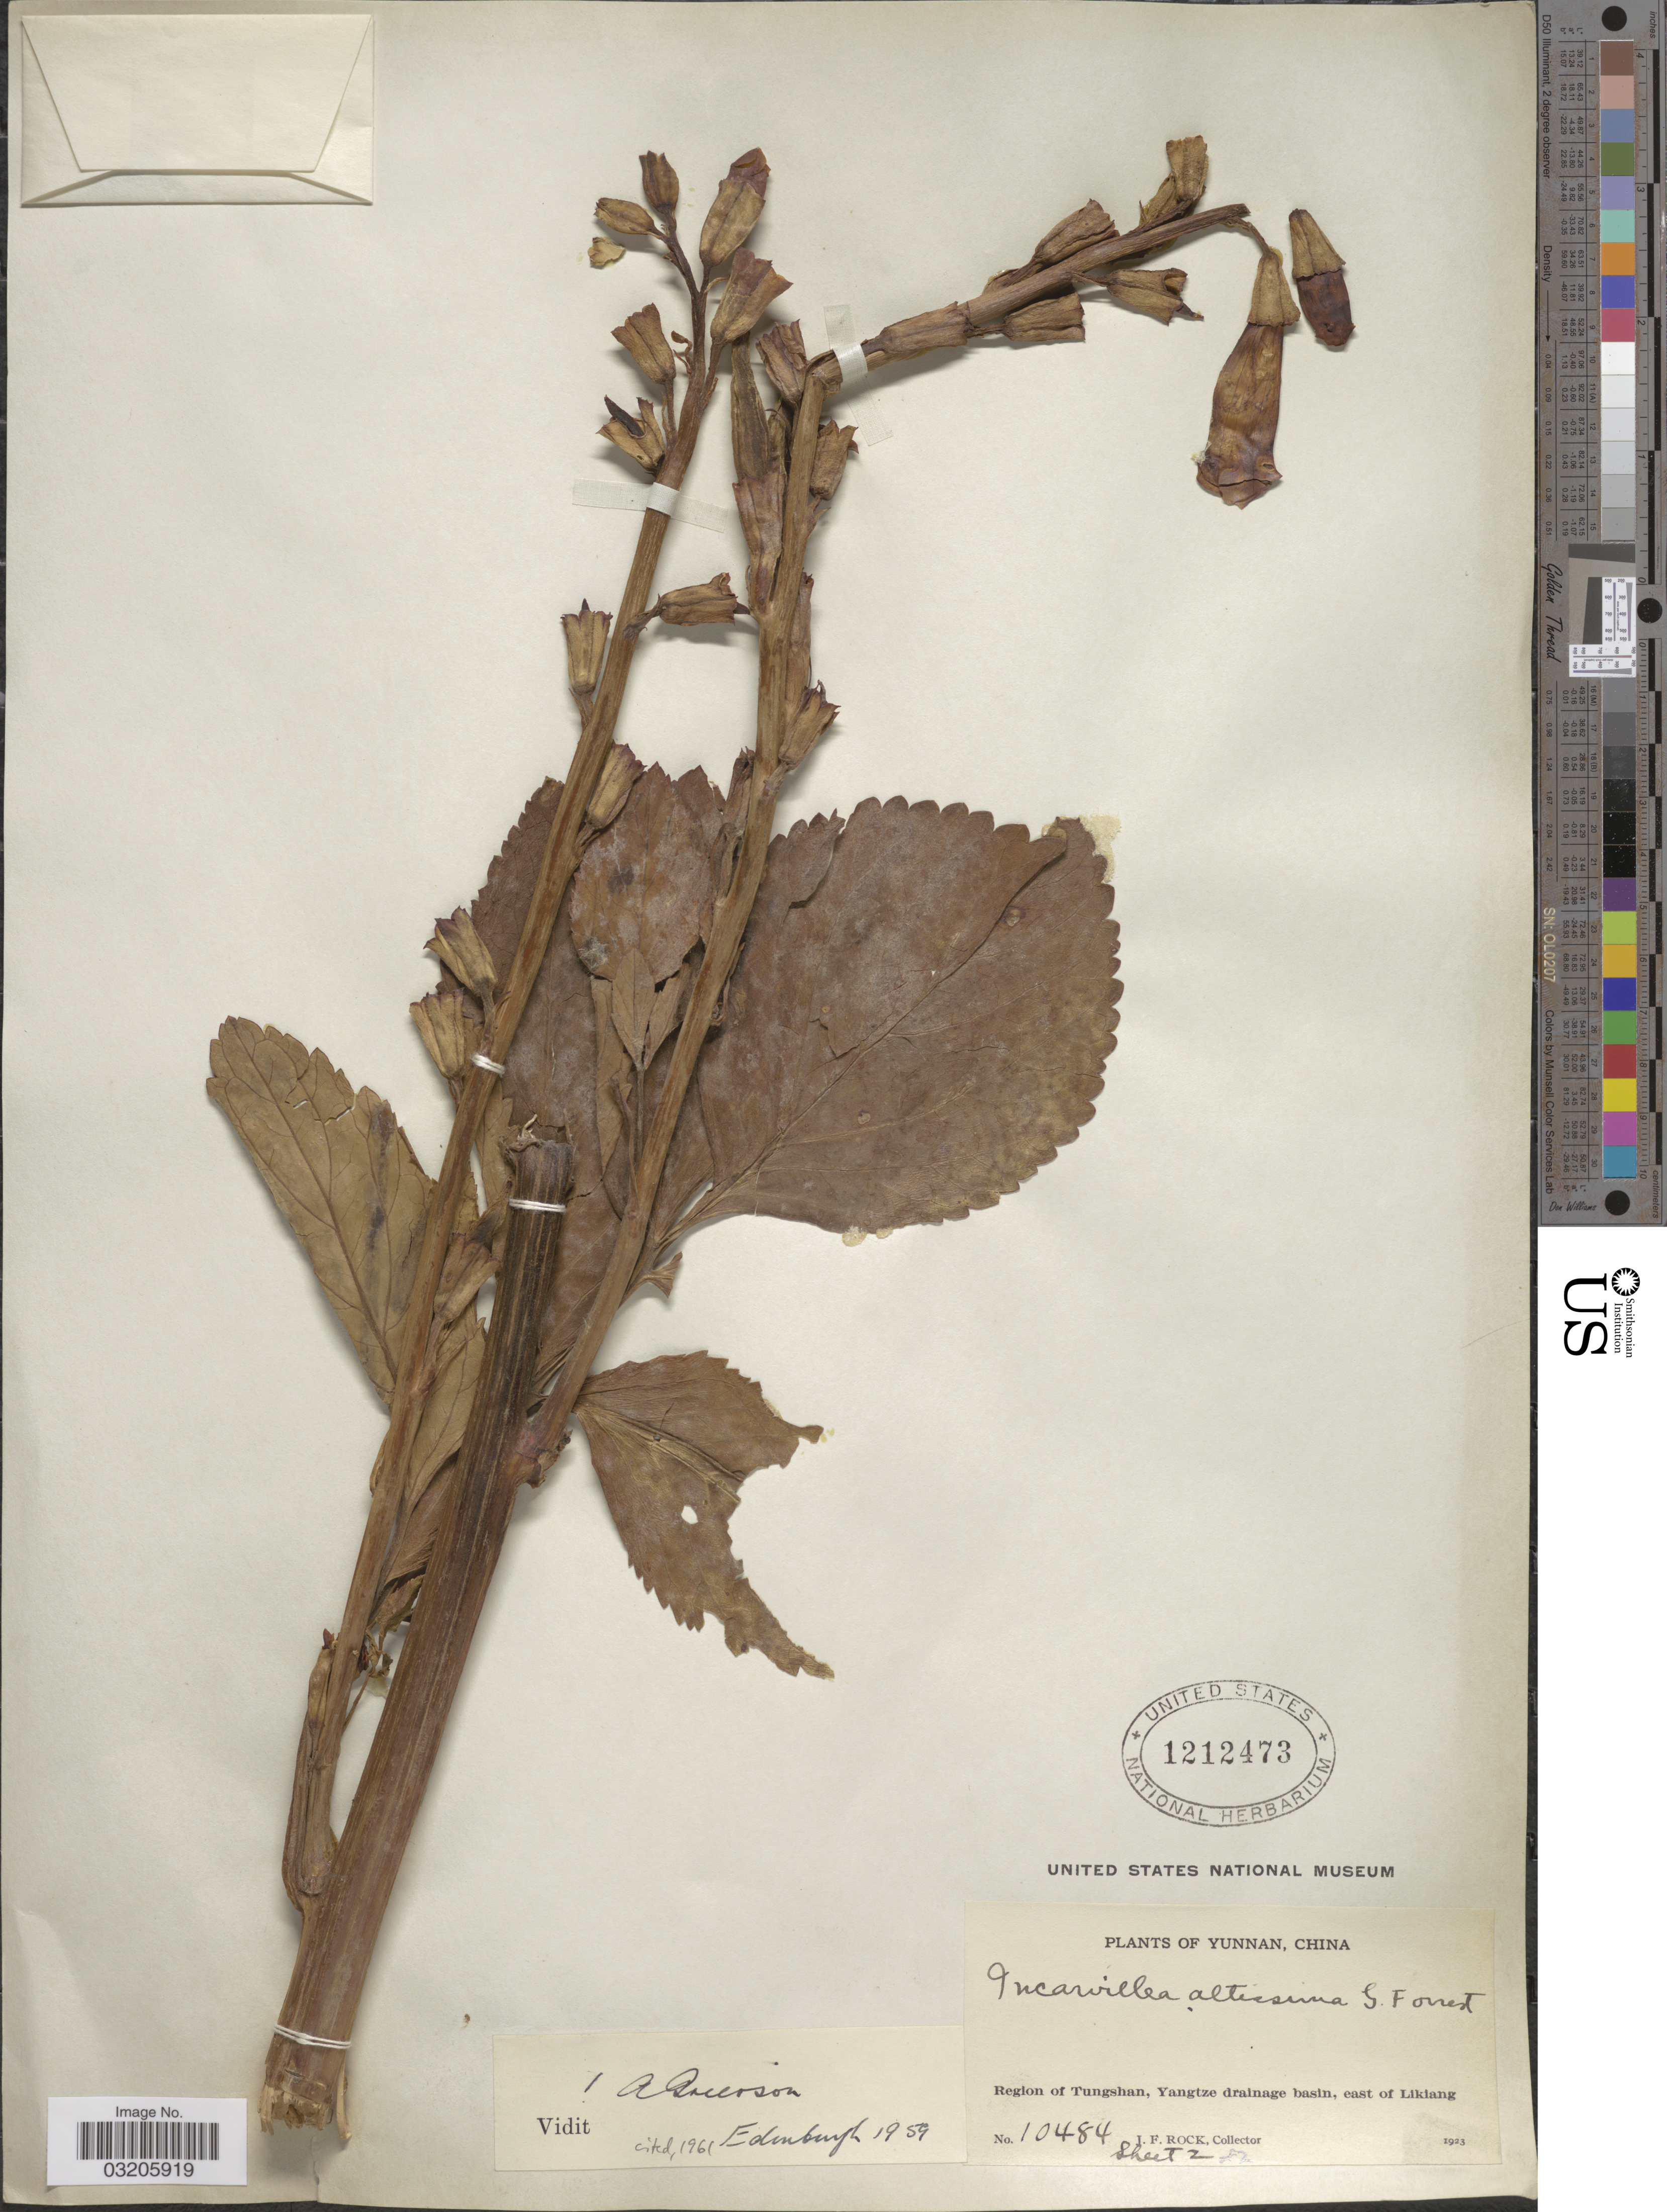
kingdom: Plantae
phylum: Tracheophyta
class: Magnoliopsida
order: Lamiales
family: Bignoniaceae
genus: Incarvillea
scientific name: Incarvillea altissima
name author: Forrest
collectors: J. Rock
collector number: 10484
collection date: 1923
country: China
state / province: Yunnan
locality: Region Tungshan, Yangtze drainage basin, east of Likiang.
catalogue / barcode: US 1212473